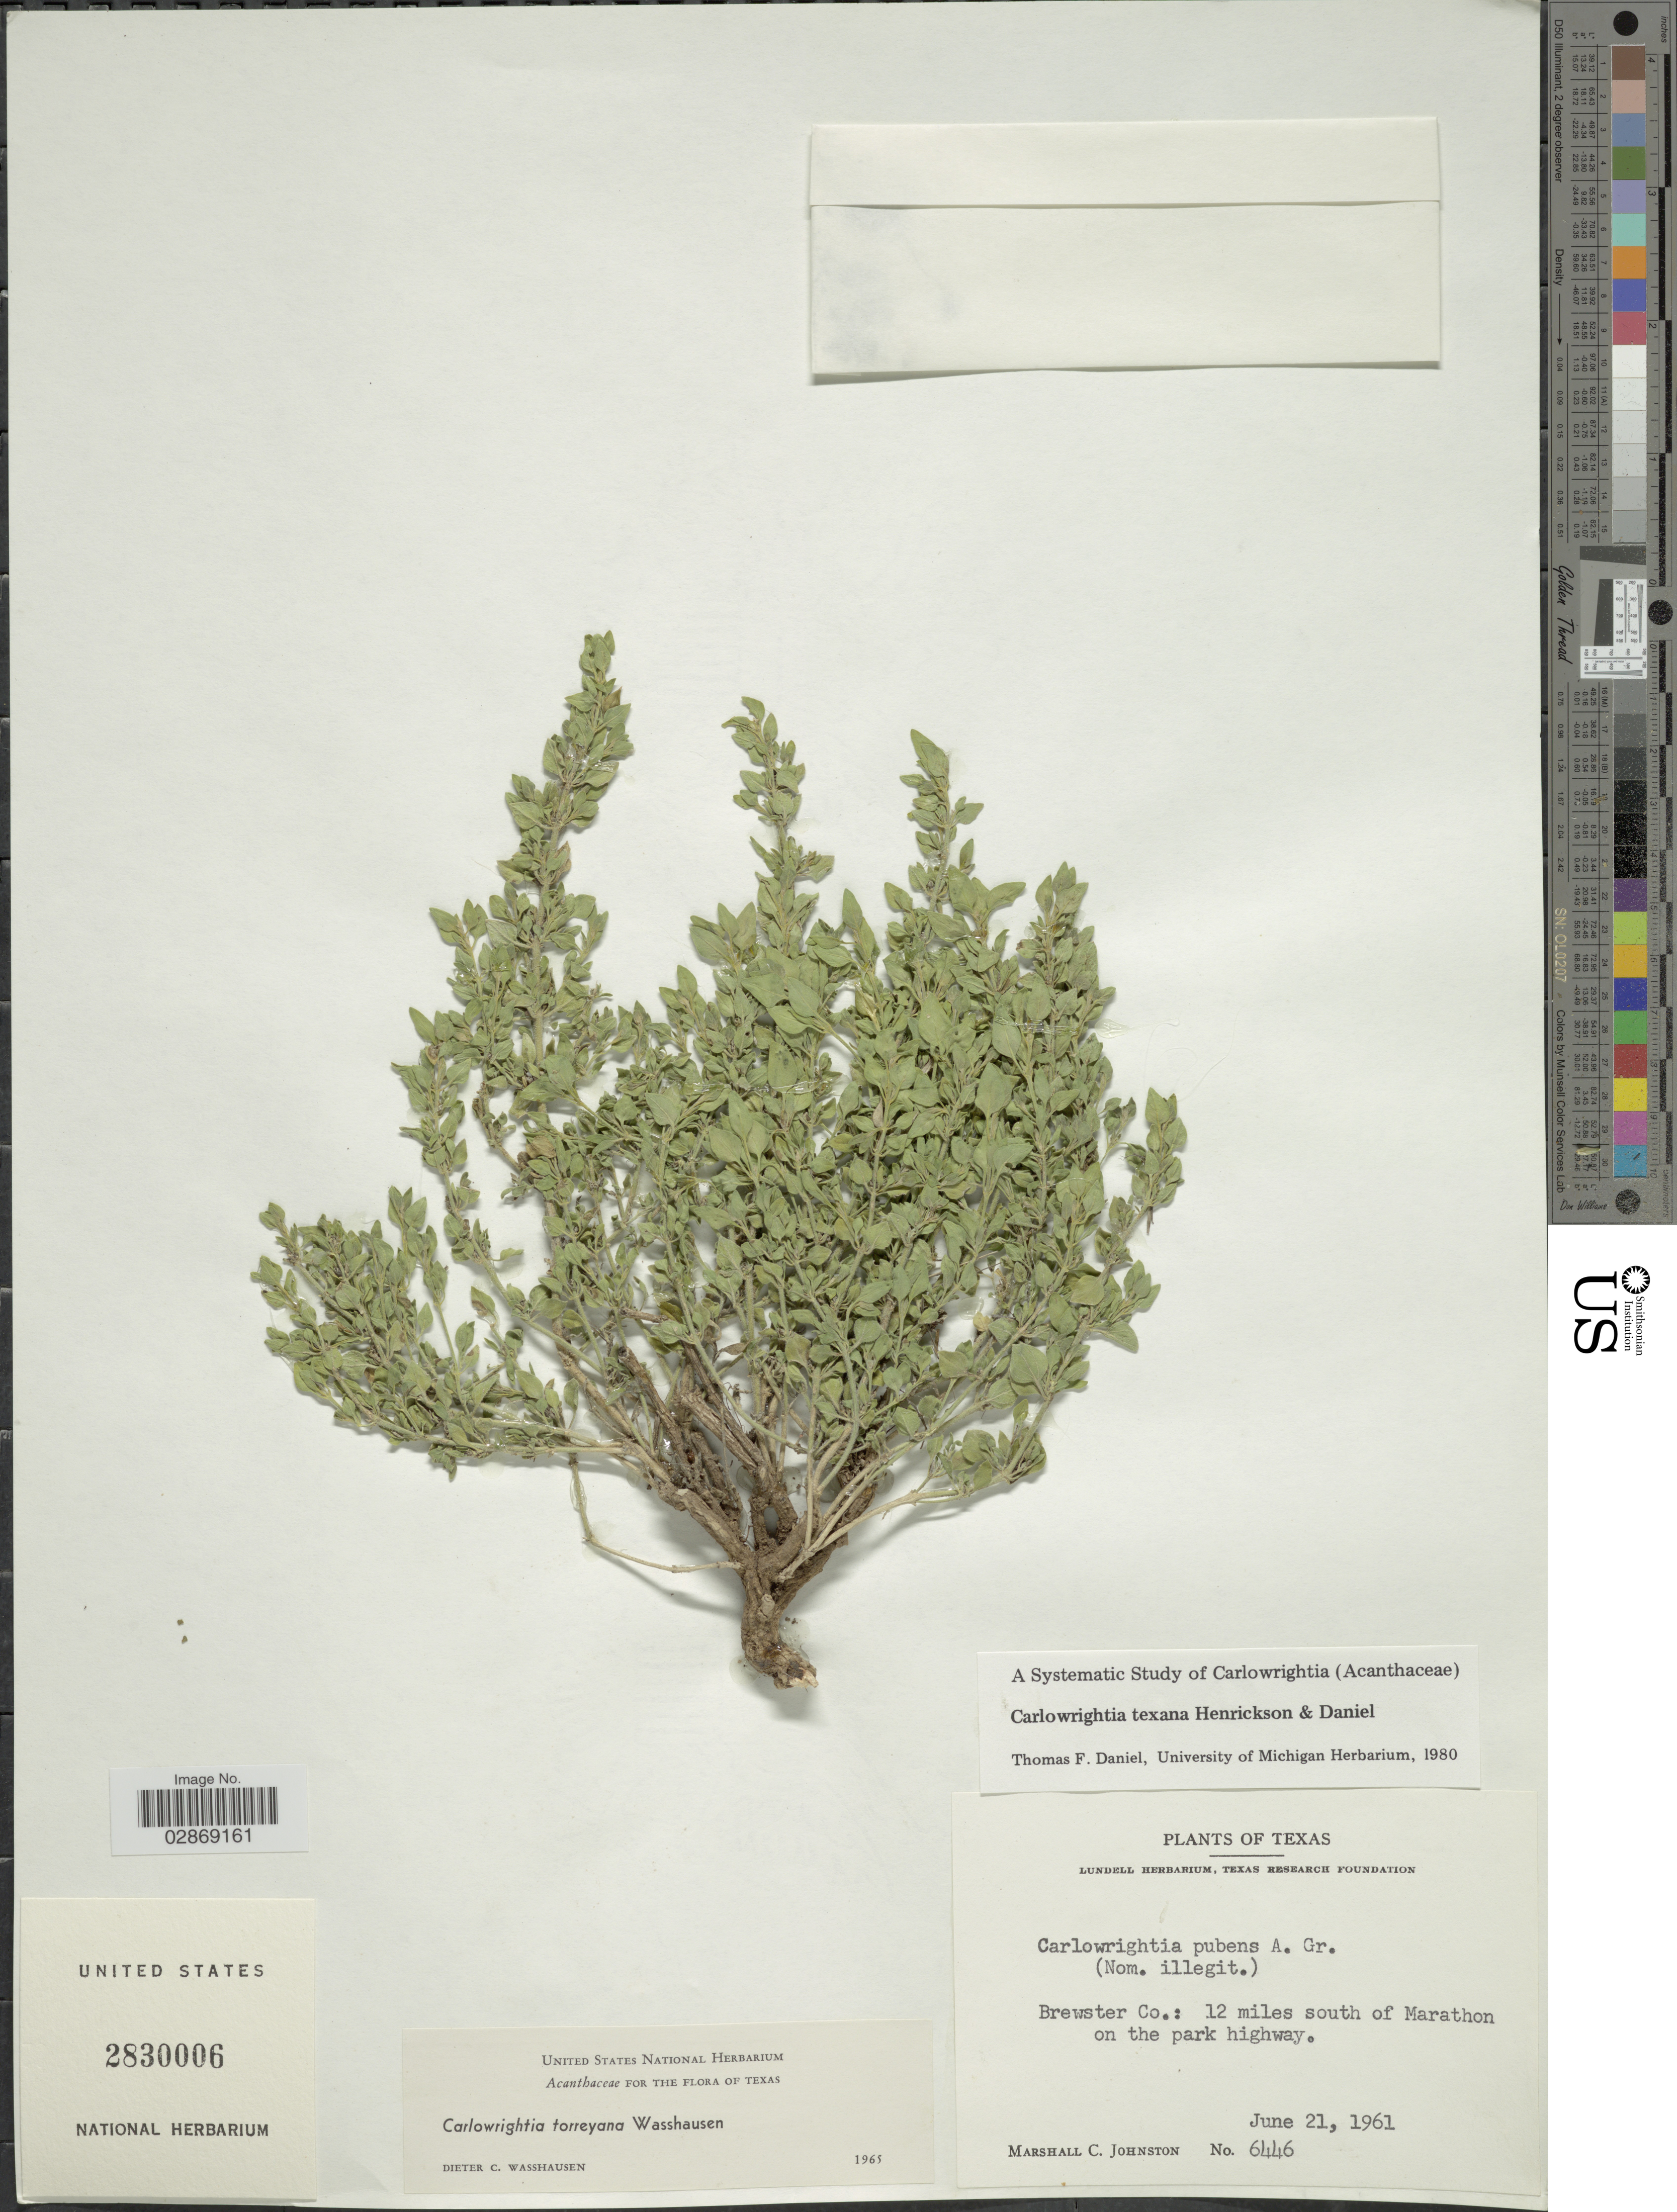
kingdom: Plantae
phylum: Tracheophyta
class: Magnoliopsida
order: Lamiales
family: Acanthaceae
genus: Carlowrightia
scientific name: Carlowrightia texana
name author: Henrickson & T.F. Daniel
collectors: M. Johnston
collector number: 6466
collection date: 1961-06-21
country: United States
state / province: Texas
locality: Brewster Co.: 12 miles south of Marathon on the park highway.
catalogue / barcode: US 2830006